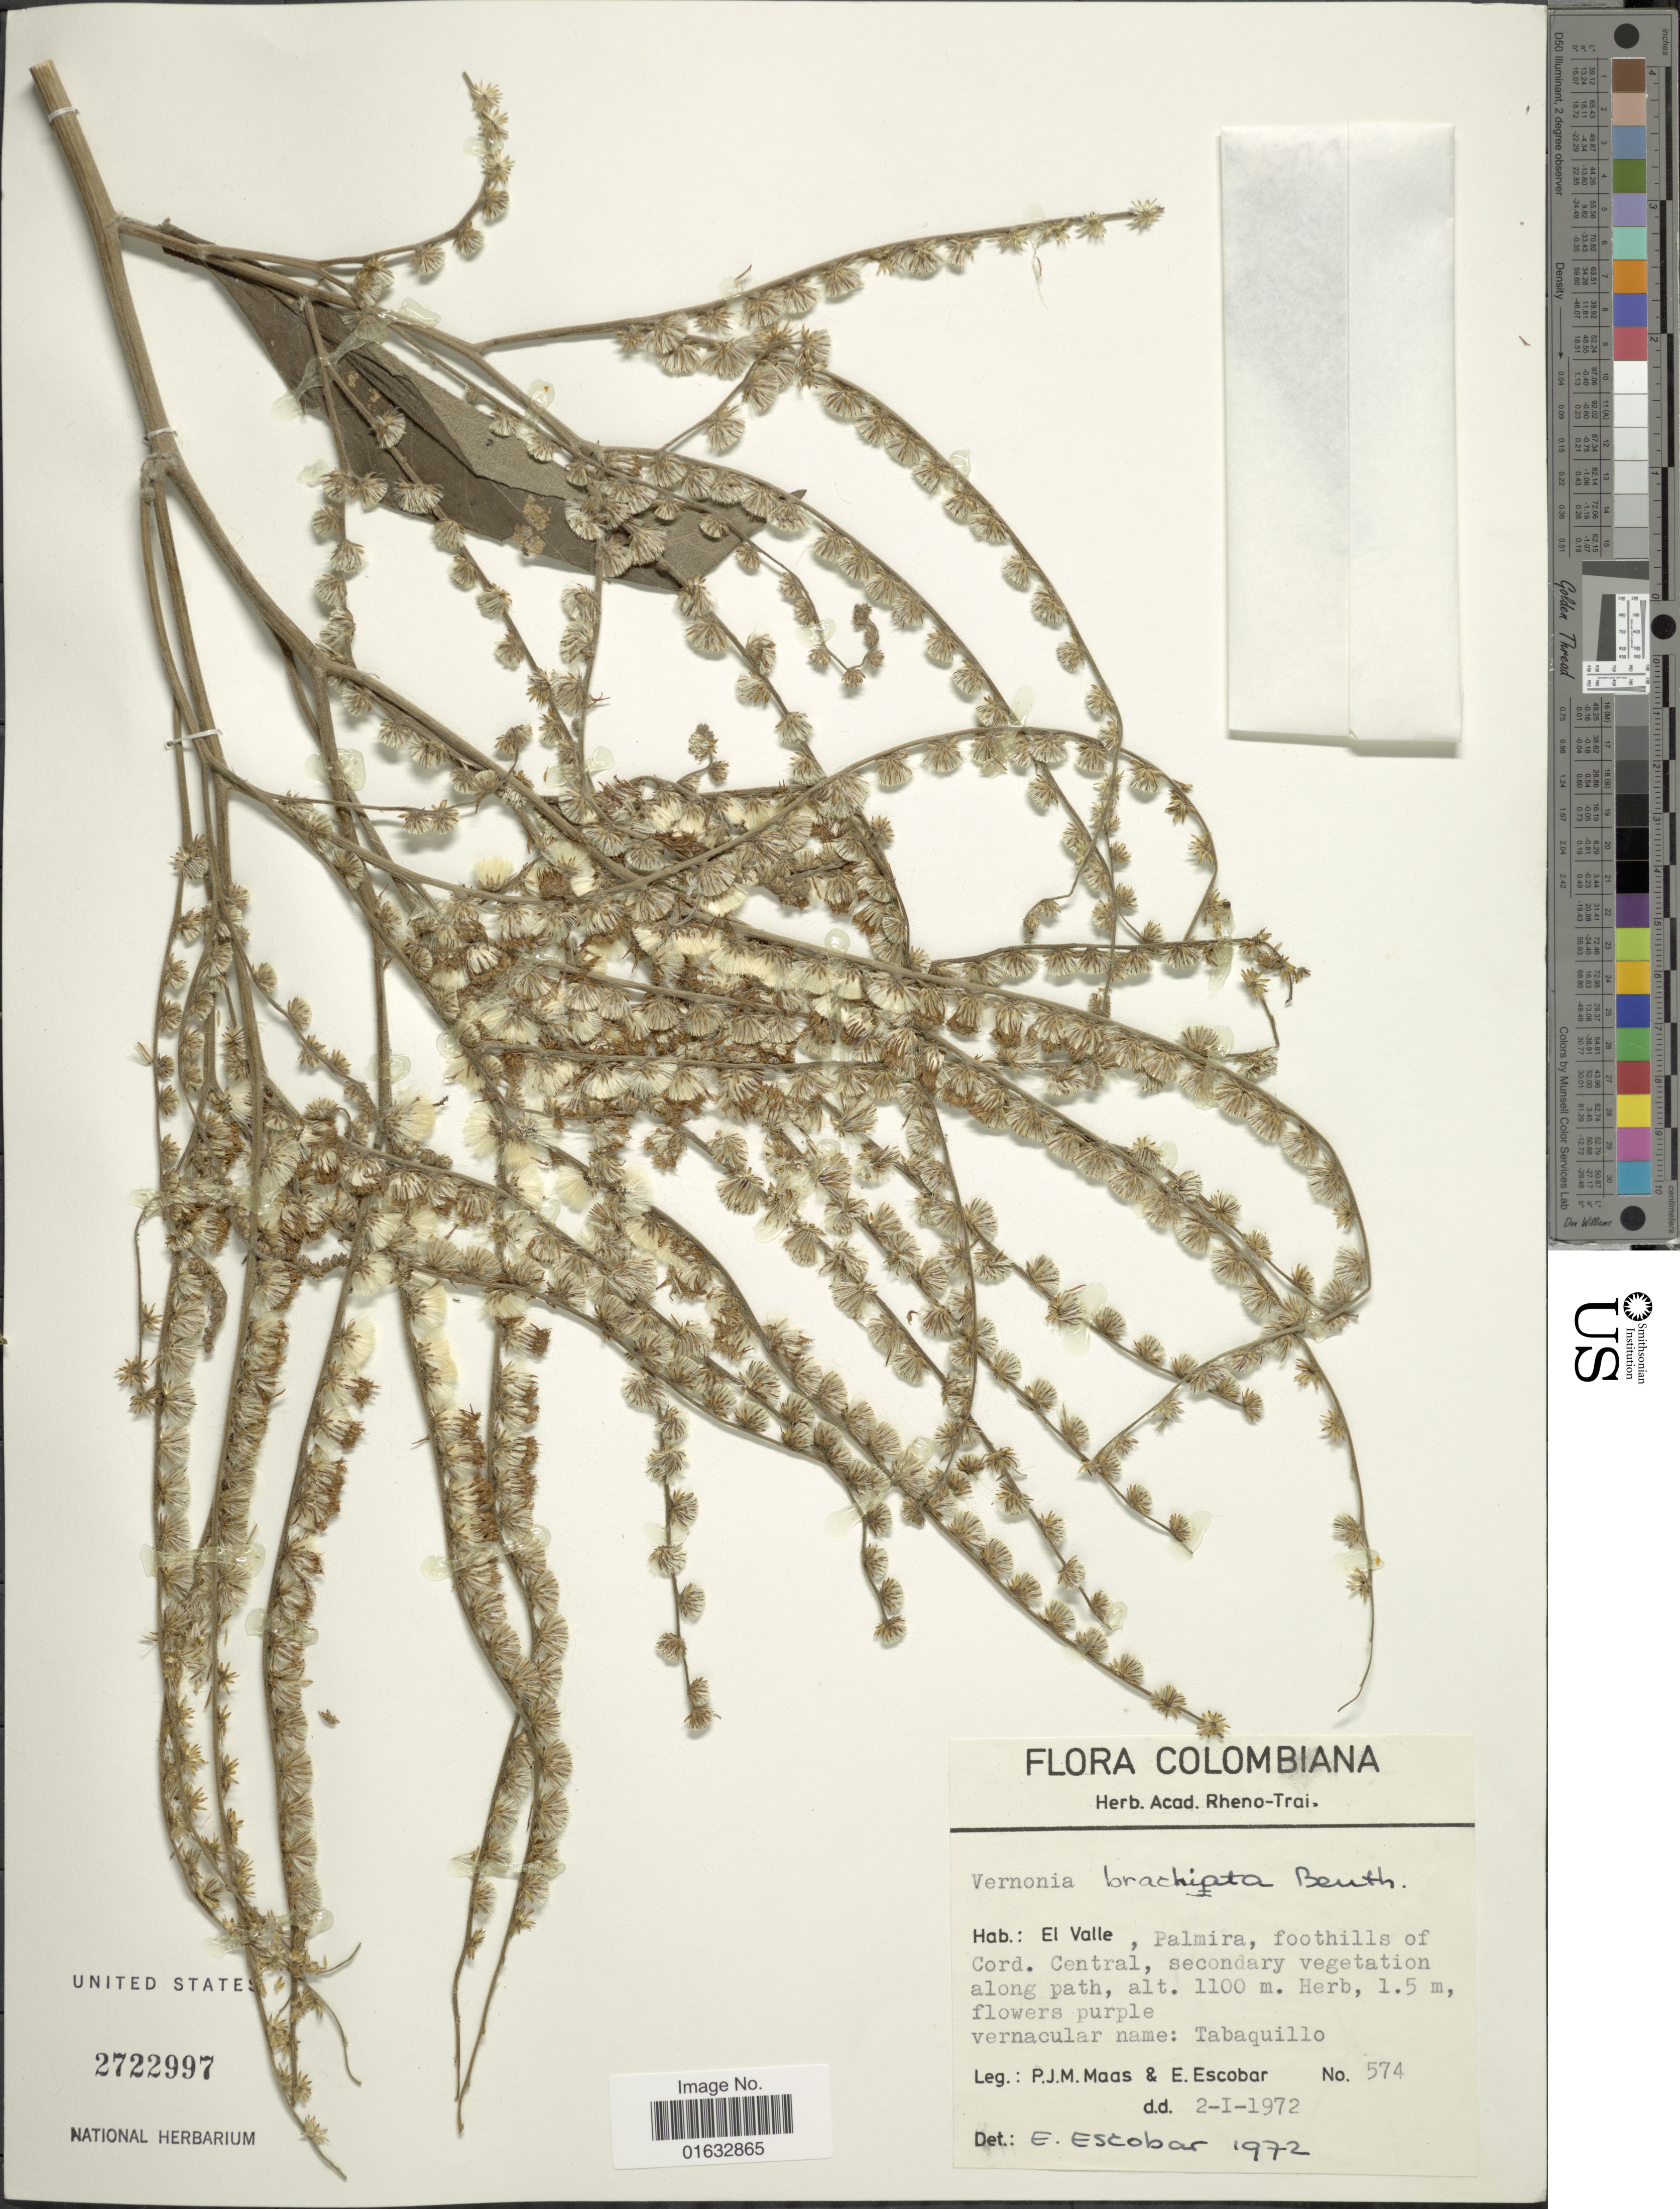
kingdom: Plantae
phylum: Tracheophyta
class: Magnoliopsida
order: Asterales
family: Asteraceae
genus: Eirmocephala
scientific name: Eirmocephala brachiata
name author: (Benth.) H. Rob.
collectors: P. Maas & E. Escobar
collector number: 574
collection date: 1972-01-02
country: Colombia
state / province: Valle del Cauca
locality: El Valle, Palmira, foothills of Cord. Central, secondary vegetation along path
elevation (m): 1100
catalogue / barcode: US 2722997